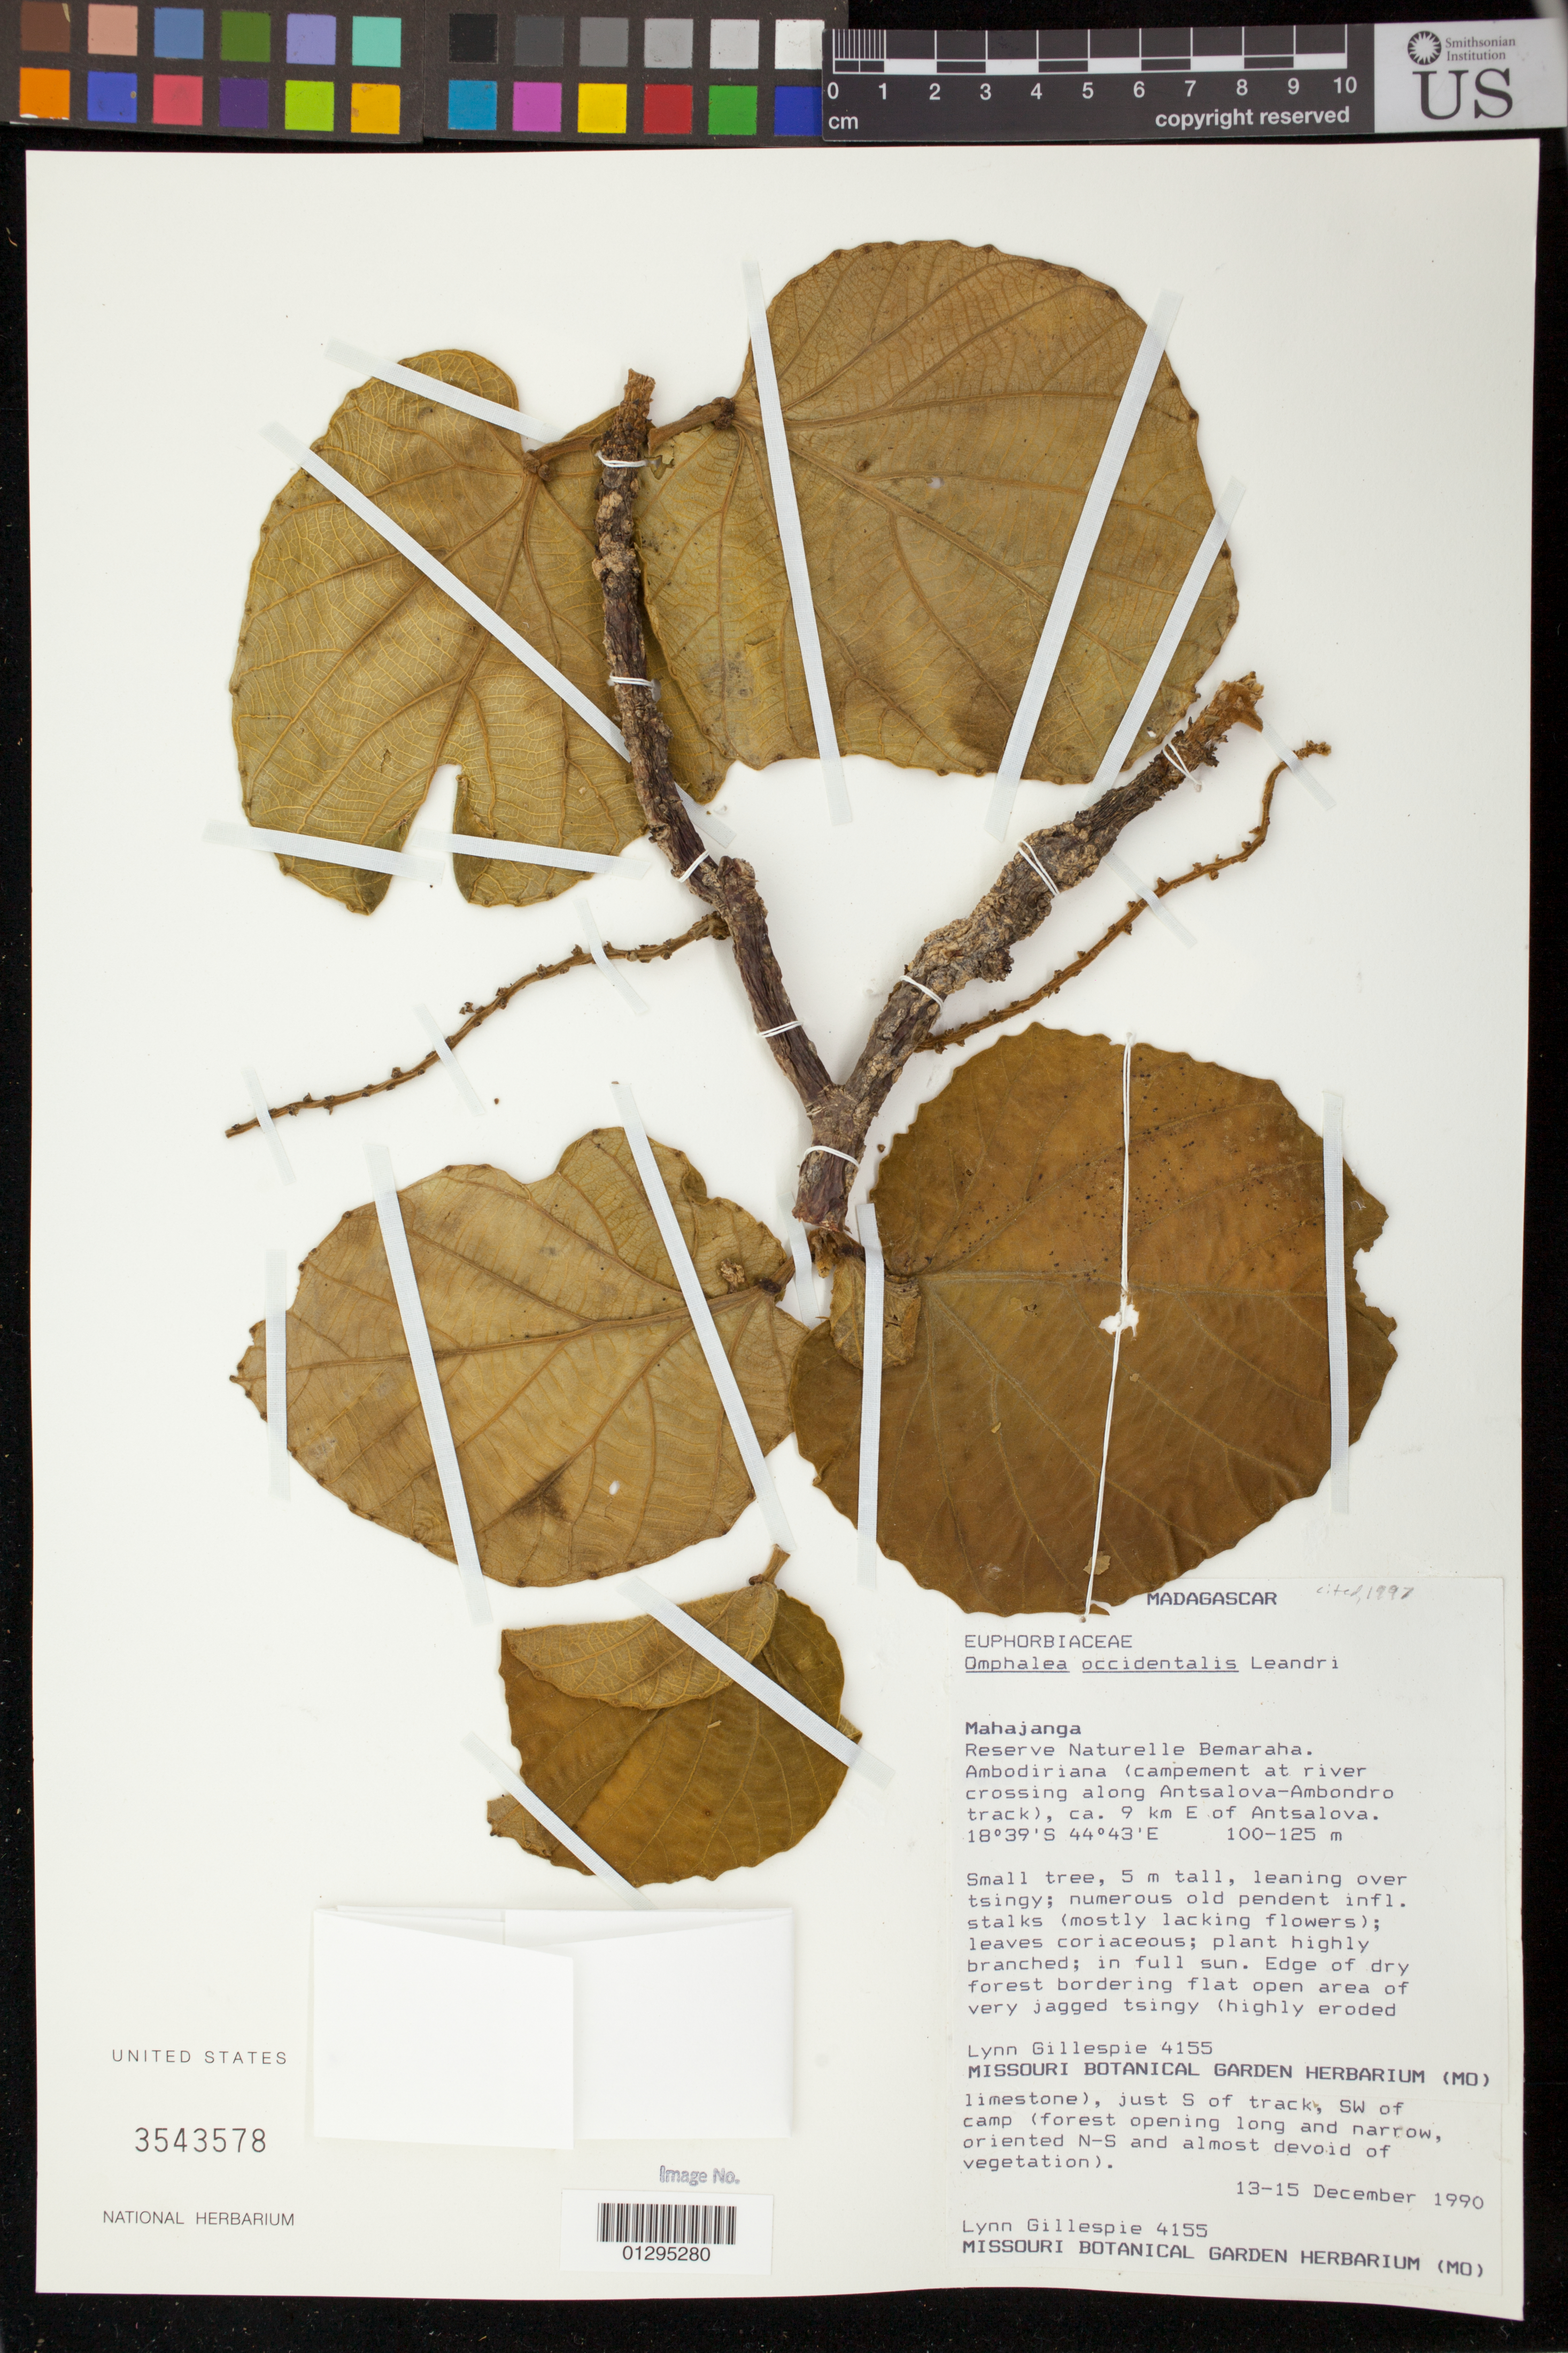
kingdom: Plantae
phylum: Tracheophyta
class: Magnoliopsida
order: Malpighiales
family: Euphorbiaceae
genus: Omphalea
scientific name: Omphalea occidentalis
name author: Leandri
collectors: L. J. Gillespie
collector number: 4155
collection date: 1990-12-13/1990-12-15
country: Madagascar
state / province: Boeny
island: Madagascar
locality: Mahajanga. Reserve Naturelle Bemaraha. Ambodiriana (campement at river crossing along Antsalova-Ambondro track), ca. 9 km E Antsalova. Just S of track, SW of camp.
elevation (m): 100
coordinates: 18°39'S, 44°43'E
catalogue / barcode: US 3543578